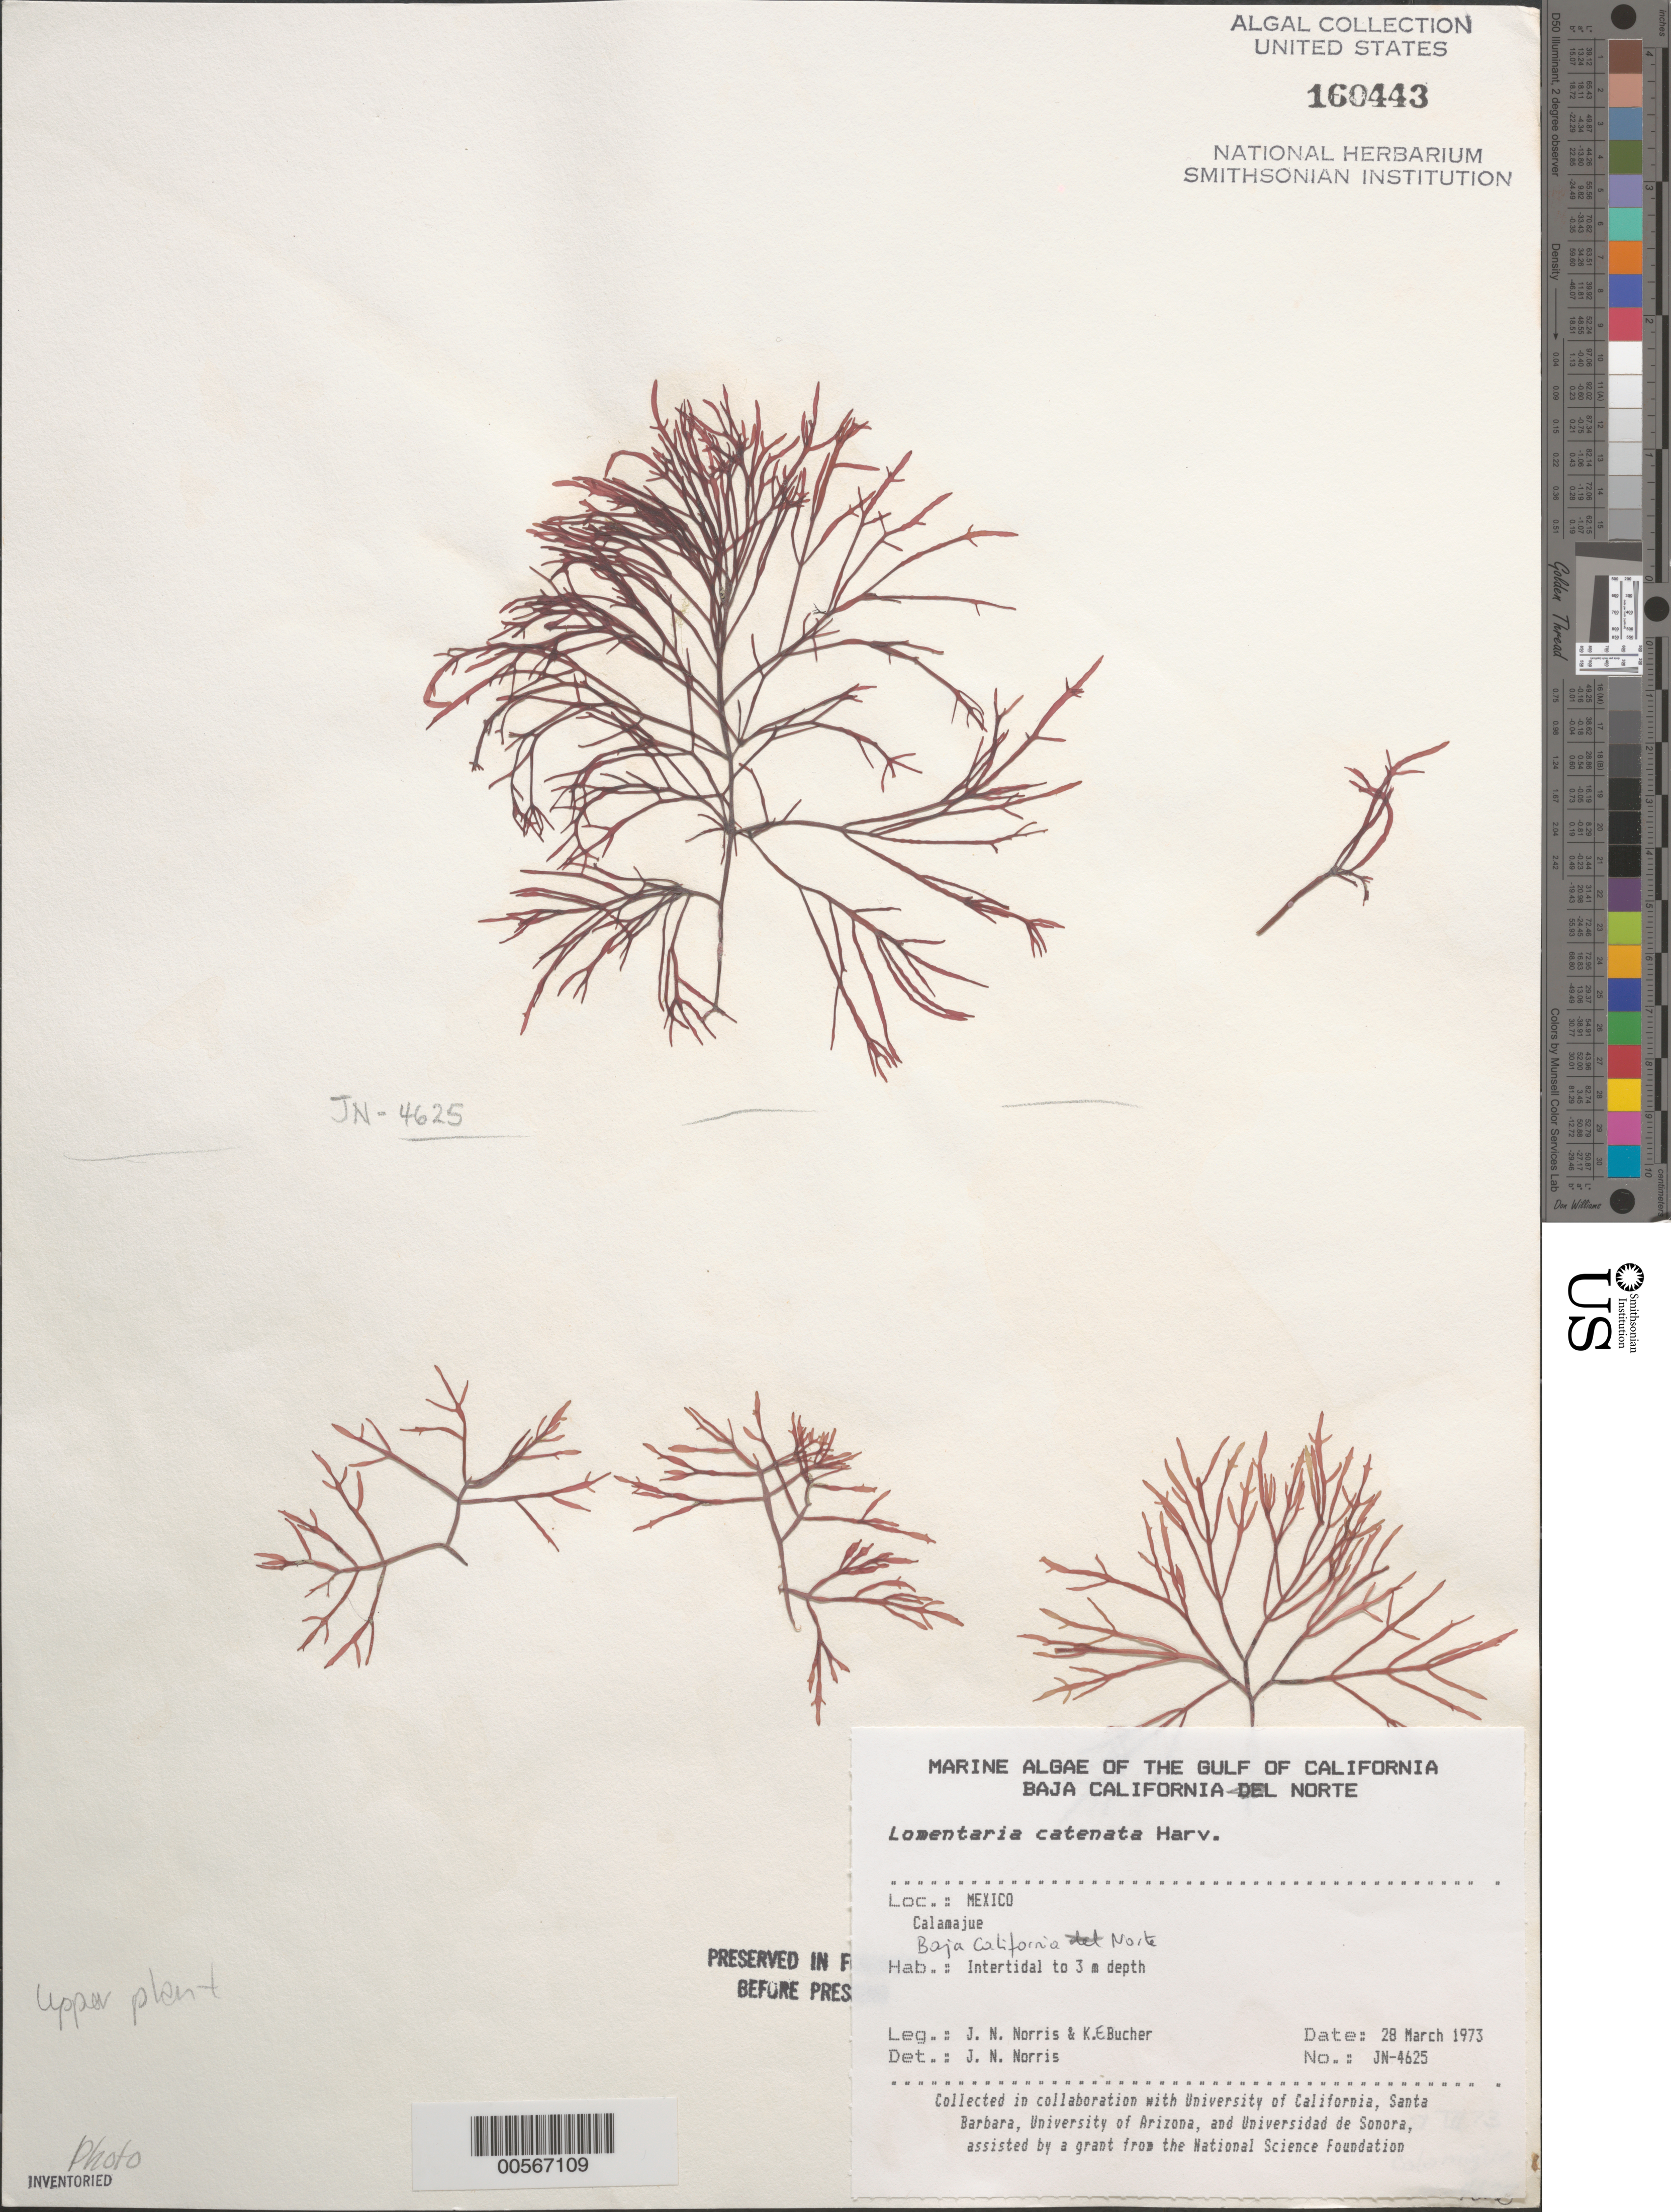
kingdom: Plantae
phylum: Rhodophyta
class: Florideophyceae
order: Rhodymeniales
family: Lomentariaceae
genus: Fushitsunagia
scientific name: Fushitsunagia catenata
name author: (Harv.) Filloramo & G.W. Saunders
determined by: Algae name updating Project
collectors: J. N. Norris & K. E. Bucher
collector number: JN-4625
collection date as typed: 28 Mar 1973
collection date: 1973-03-28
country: Mexico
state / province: Baja California Norte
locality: Calamajue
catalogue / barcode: US 160443